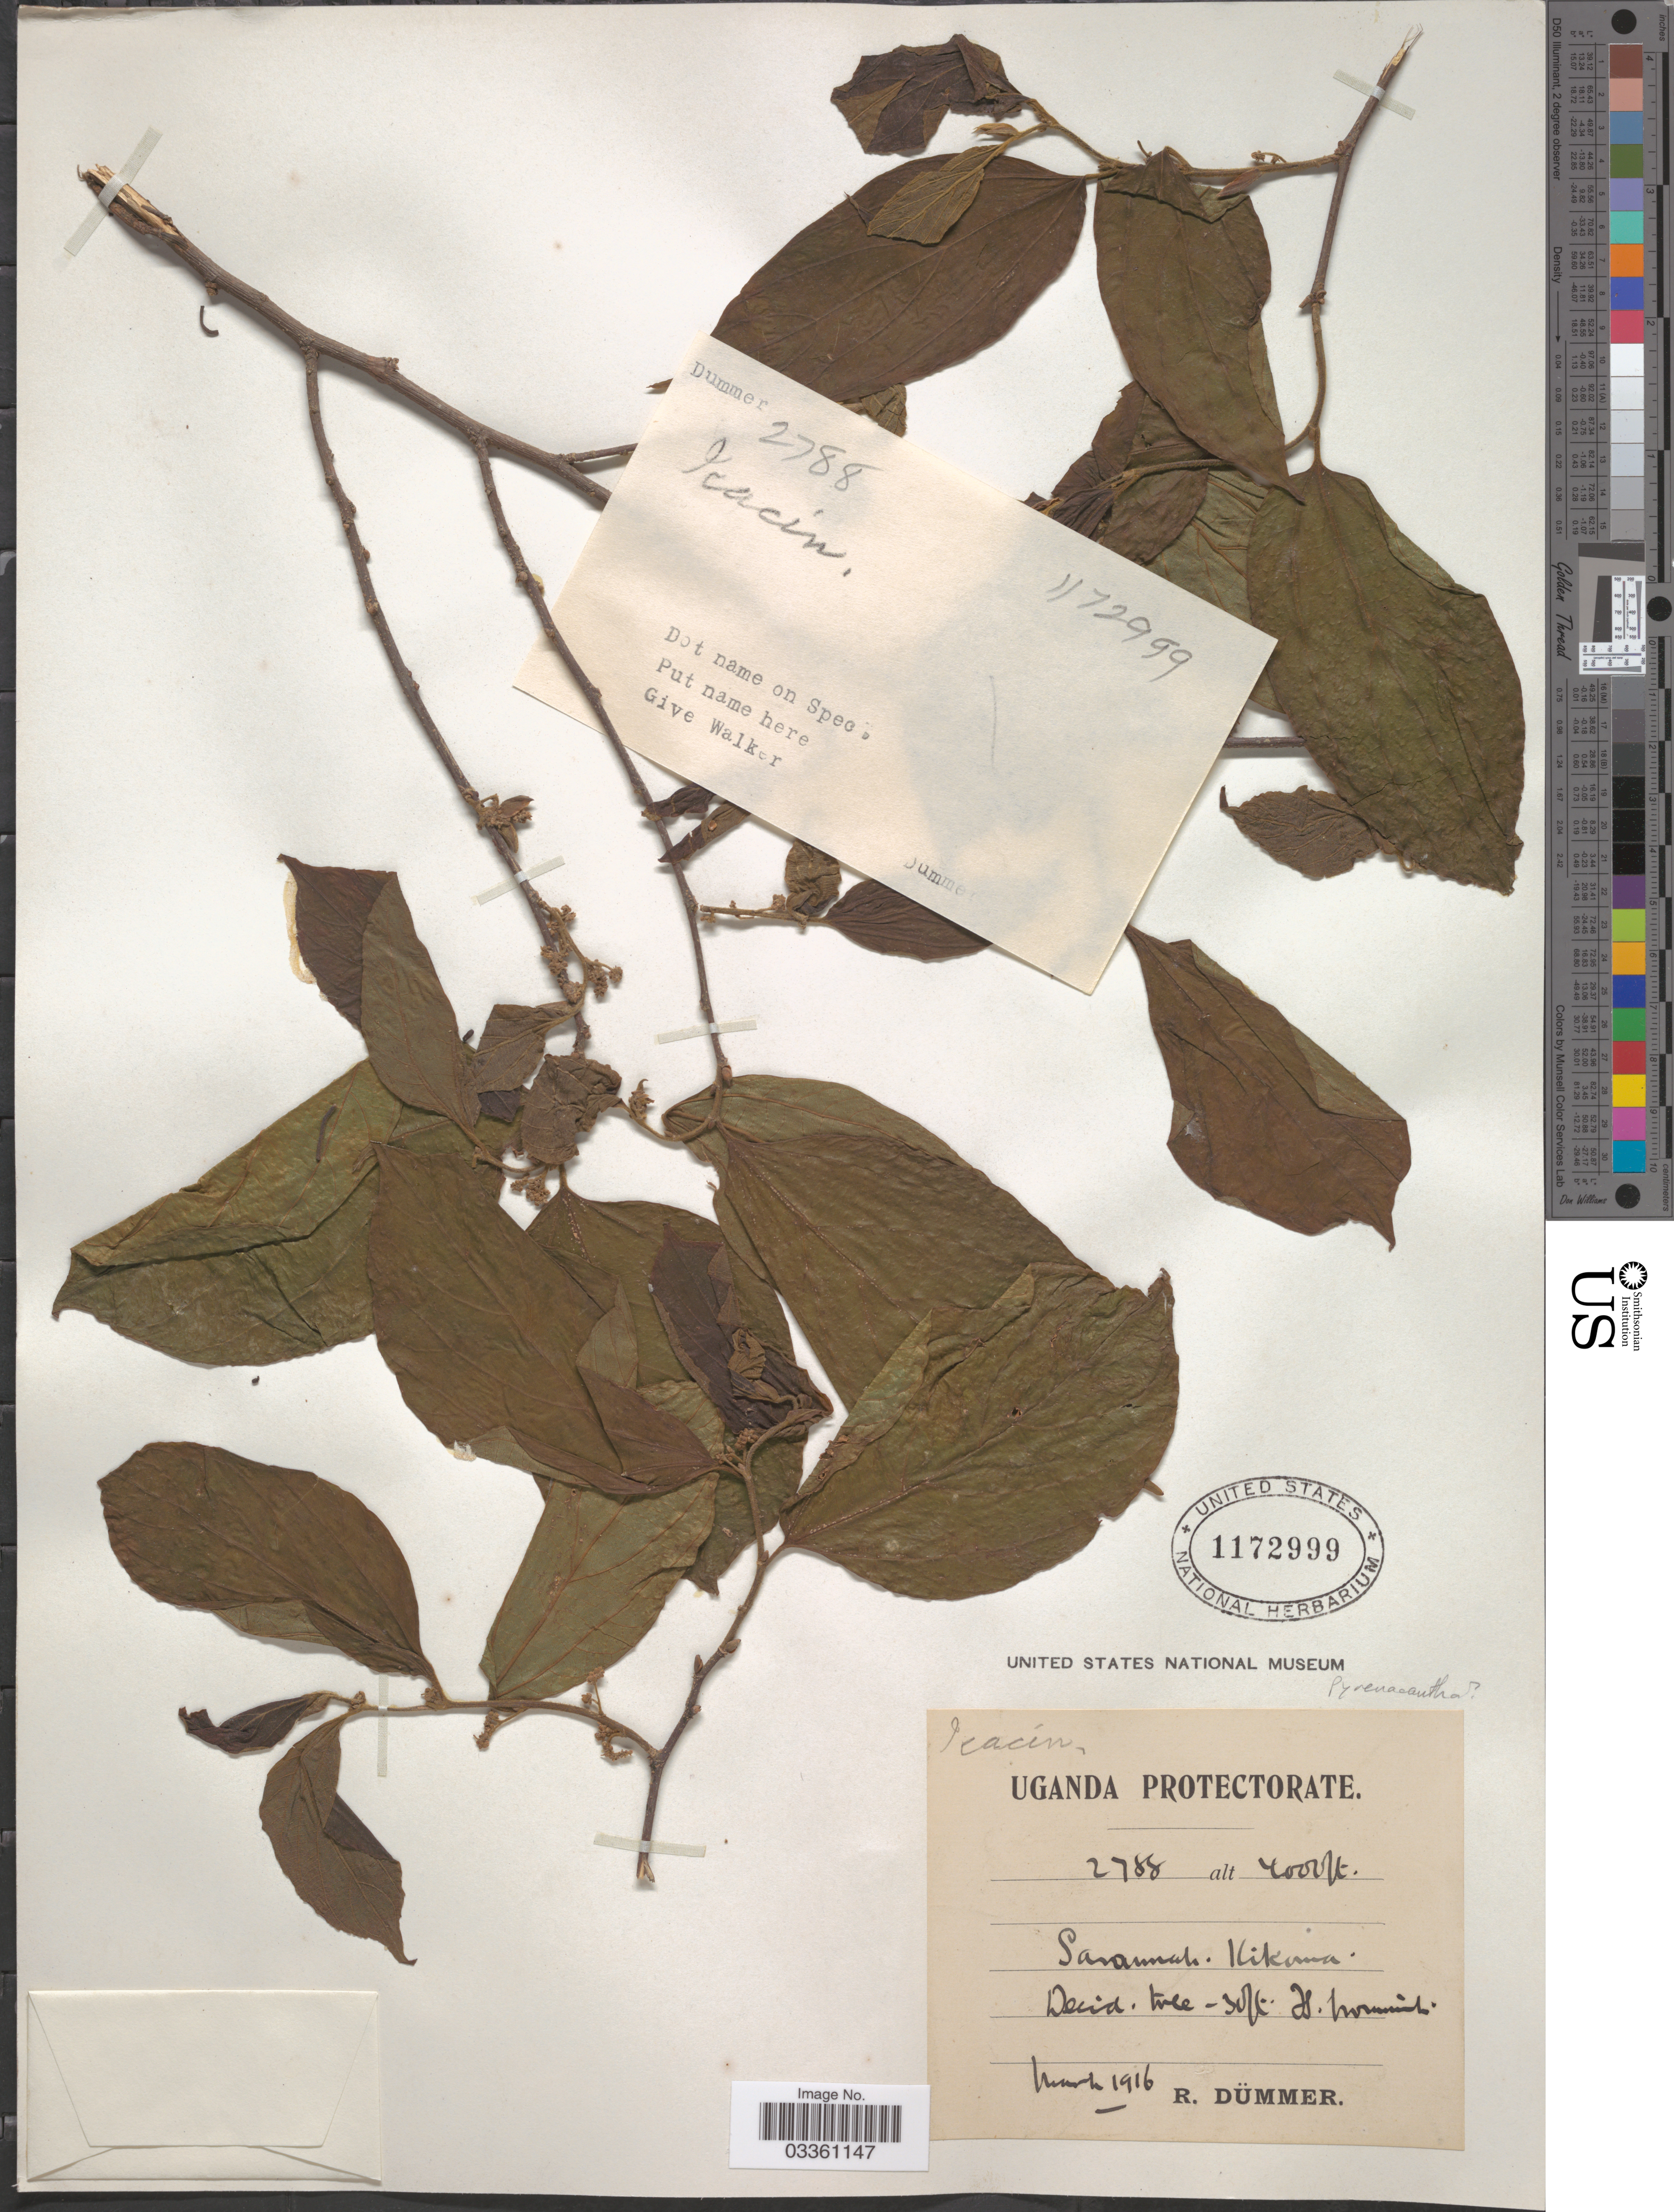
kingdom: Plantae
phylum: Tracheophyta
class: Magnoliopsida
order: Rosales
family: Cannabaceae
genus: Celtis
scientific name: Celtis zenkeri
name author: Engl.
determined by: Sattarian, A.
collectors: R. A. Dümmer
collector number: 2788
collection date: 1916-03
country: Uganda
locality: Savannah. Kikoma.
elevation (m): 1219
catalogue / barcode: US 1172999